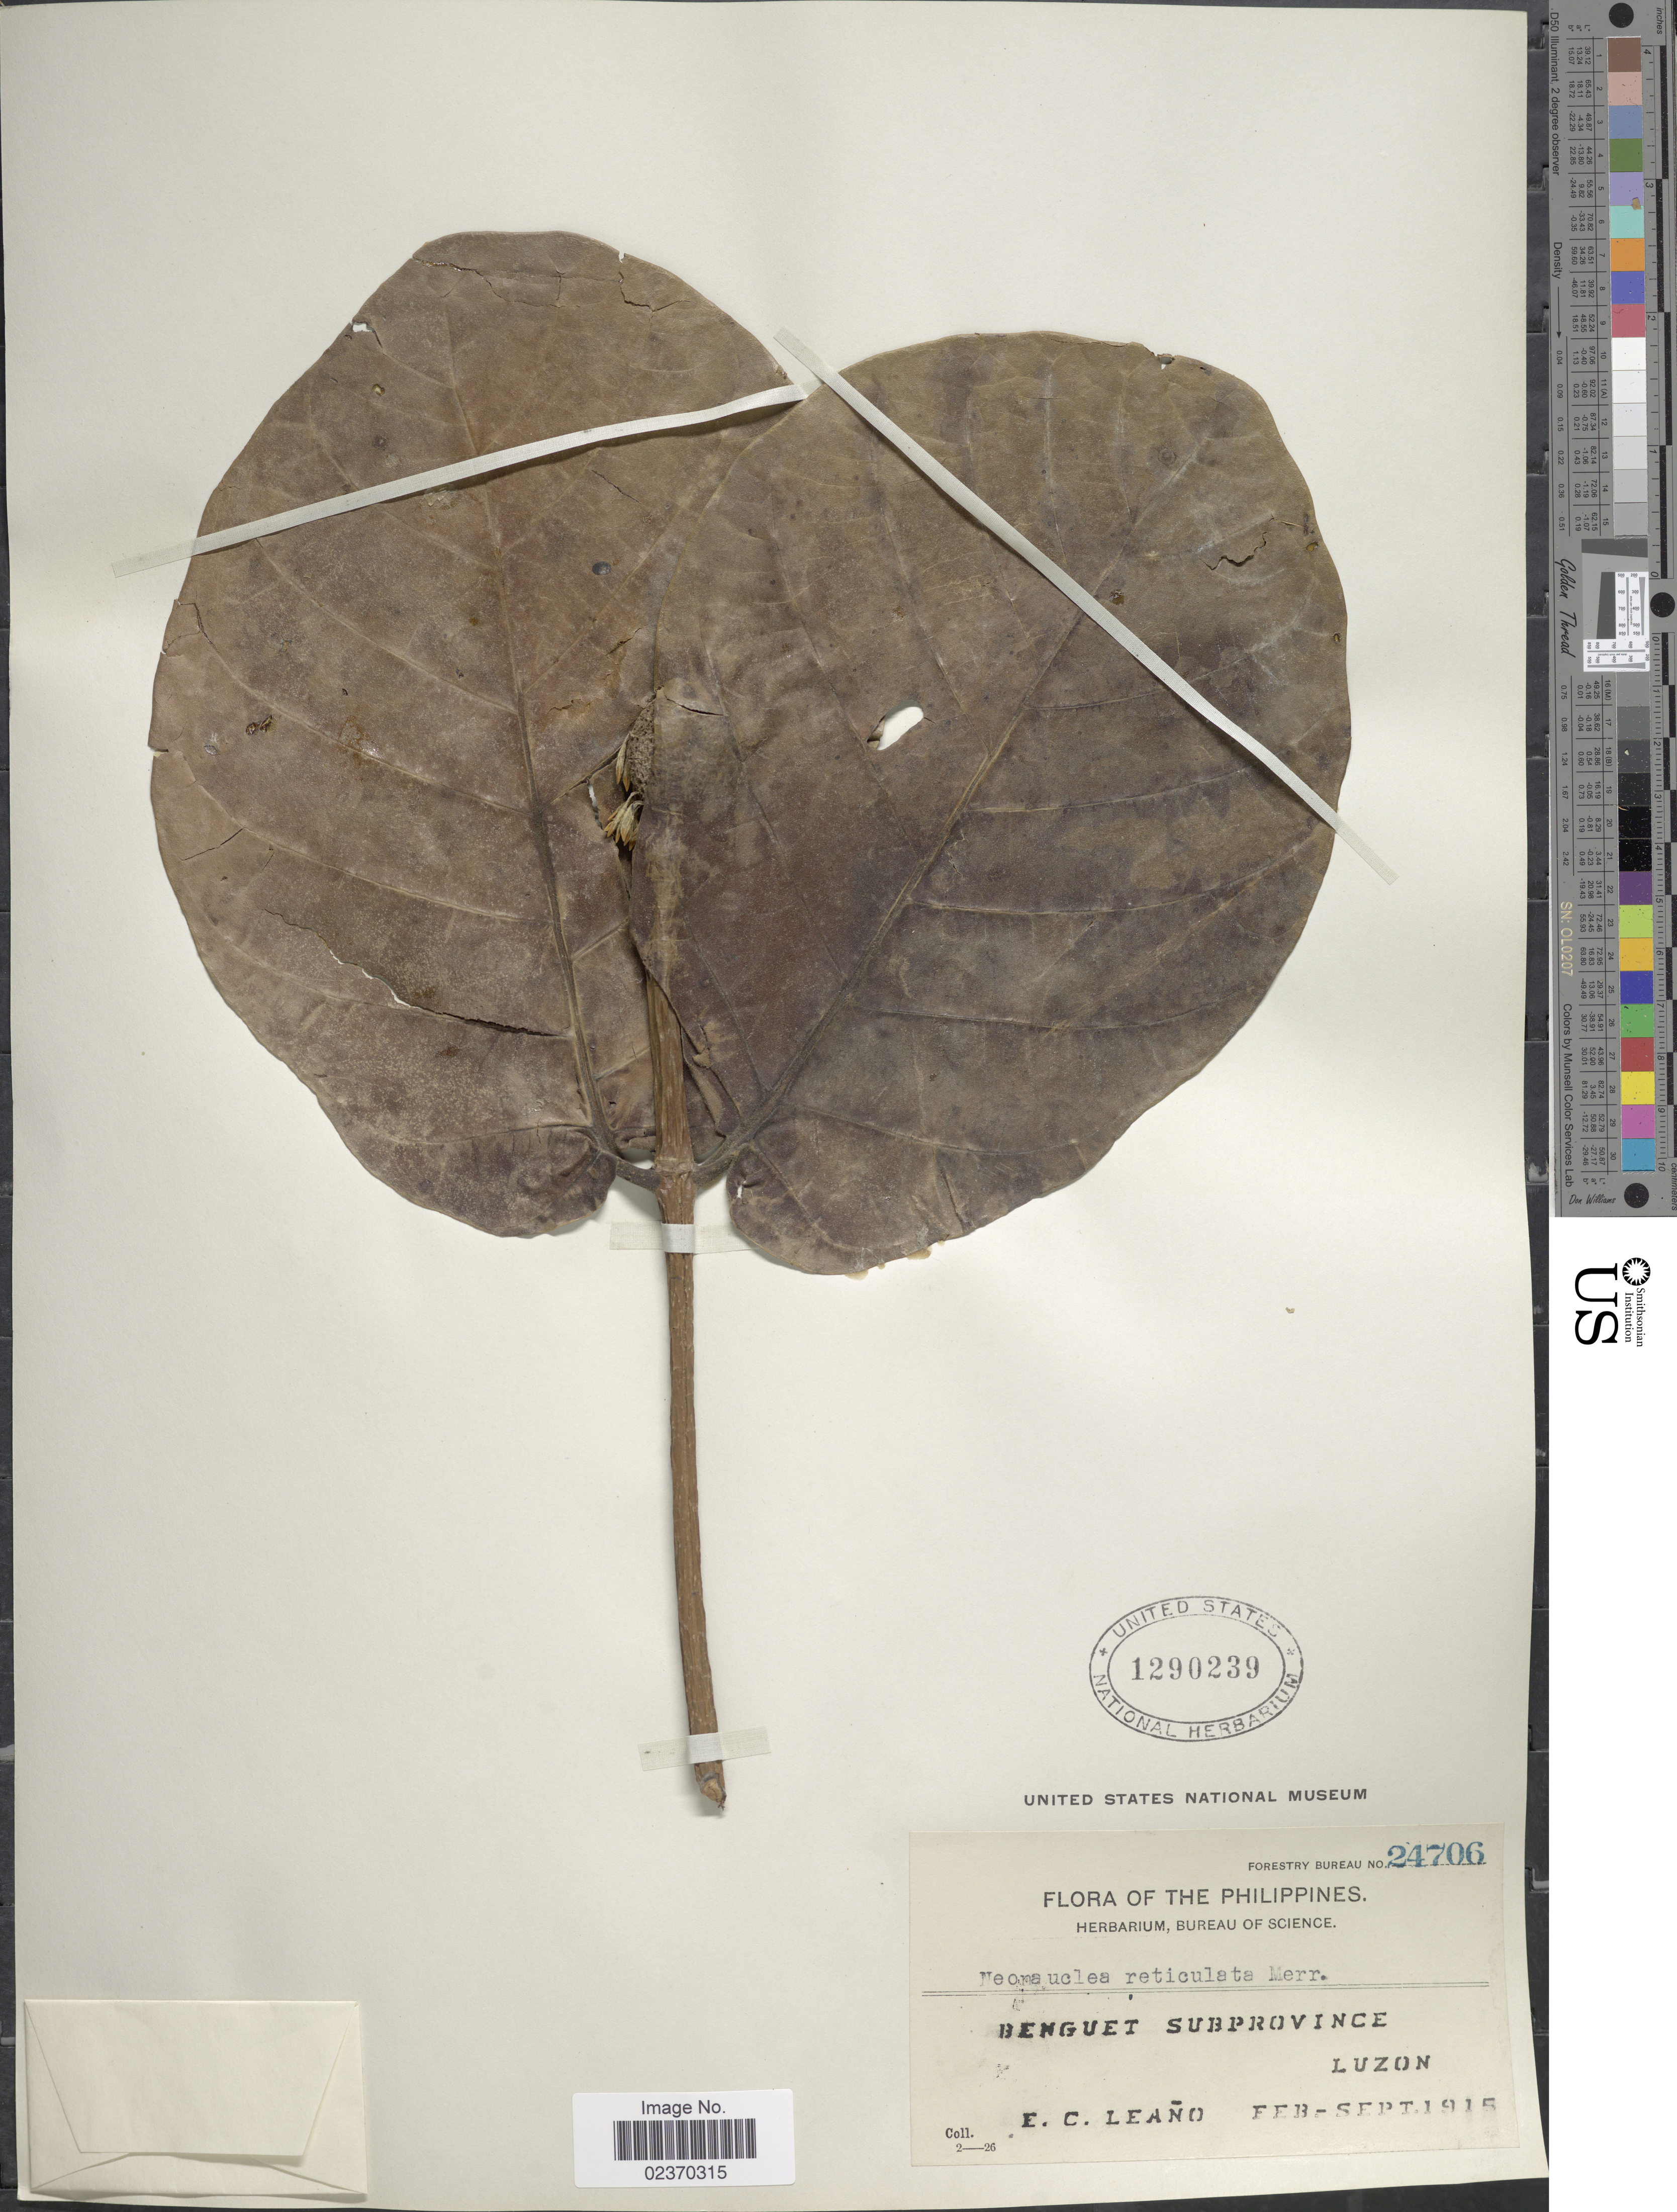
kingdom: Plantae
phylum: Tracheophyta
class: Magnoliopsida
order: Gentianales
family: Rubiaceae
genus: Neonauclea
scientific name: Neonauclea reticulata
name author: (Havil.) Merr.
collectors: E. Leano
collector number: Forestry Bureau 24706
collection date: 1915-02/1915-09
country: Philippines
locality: Benguet Subprovince, Luzon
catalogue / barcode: US 1290239